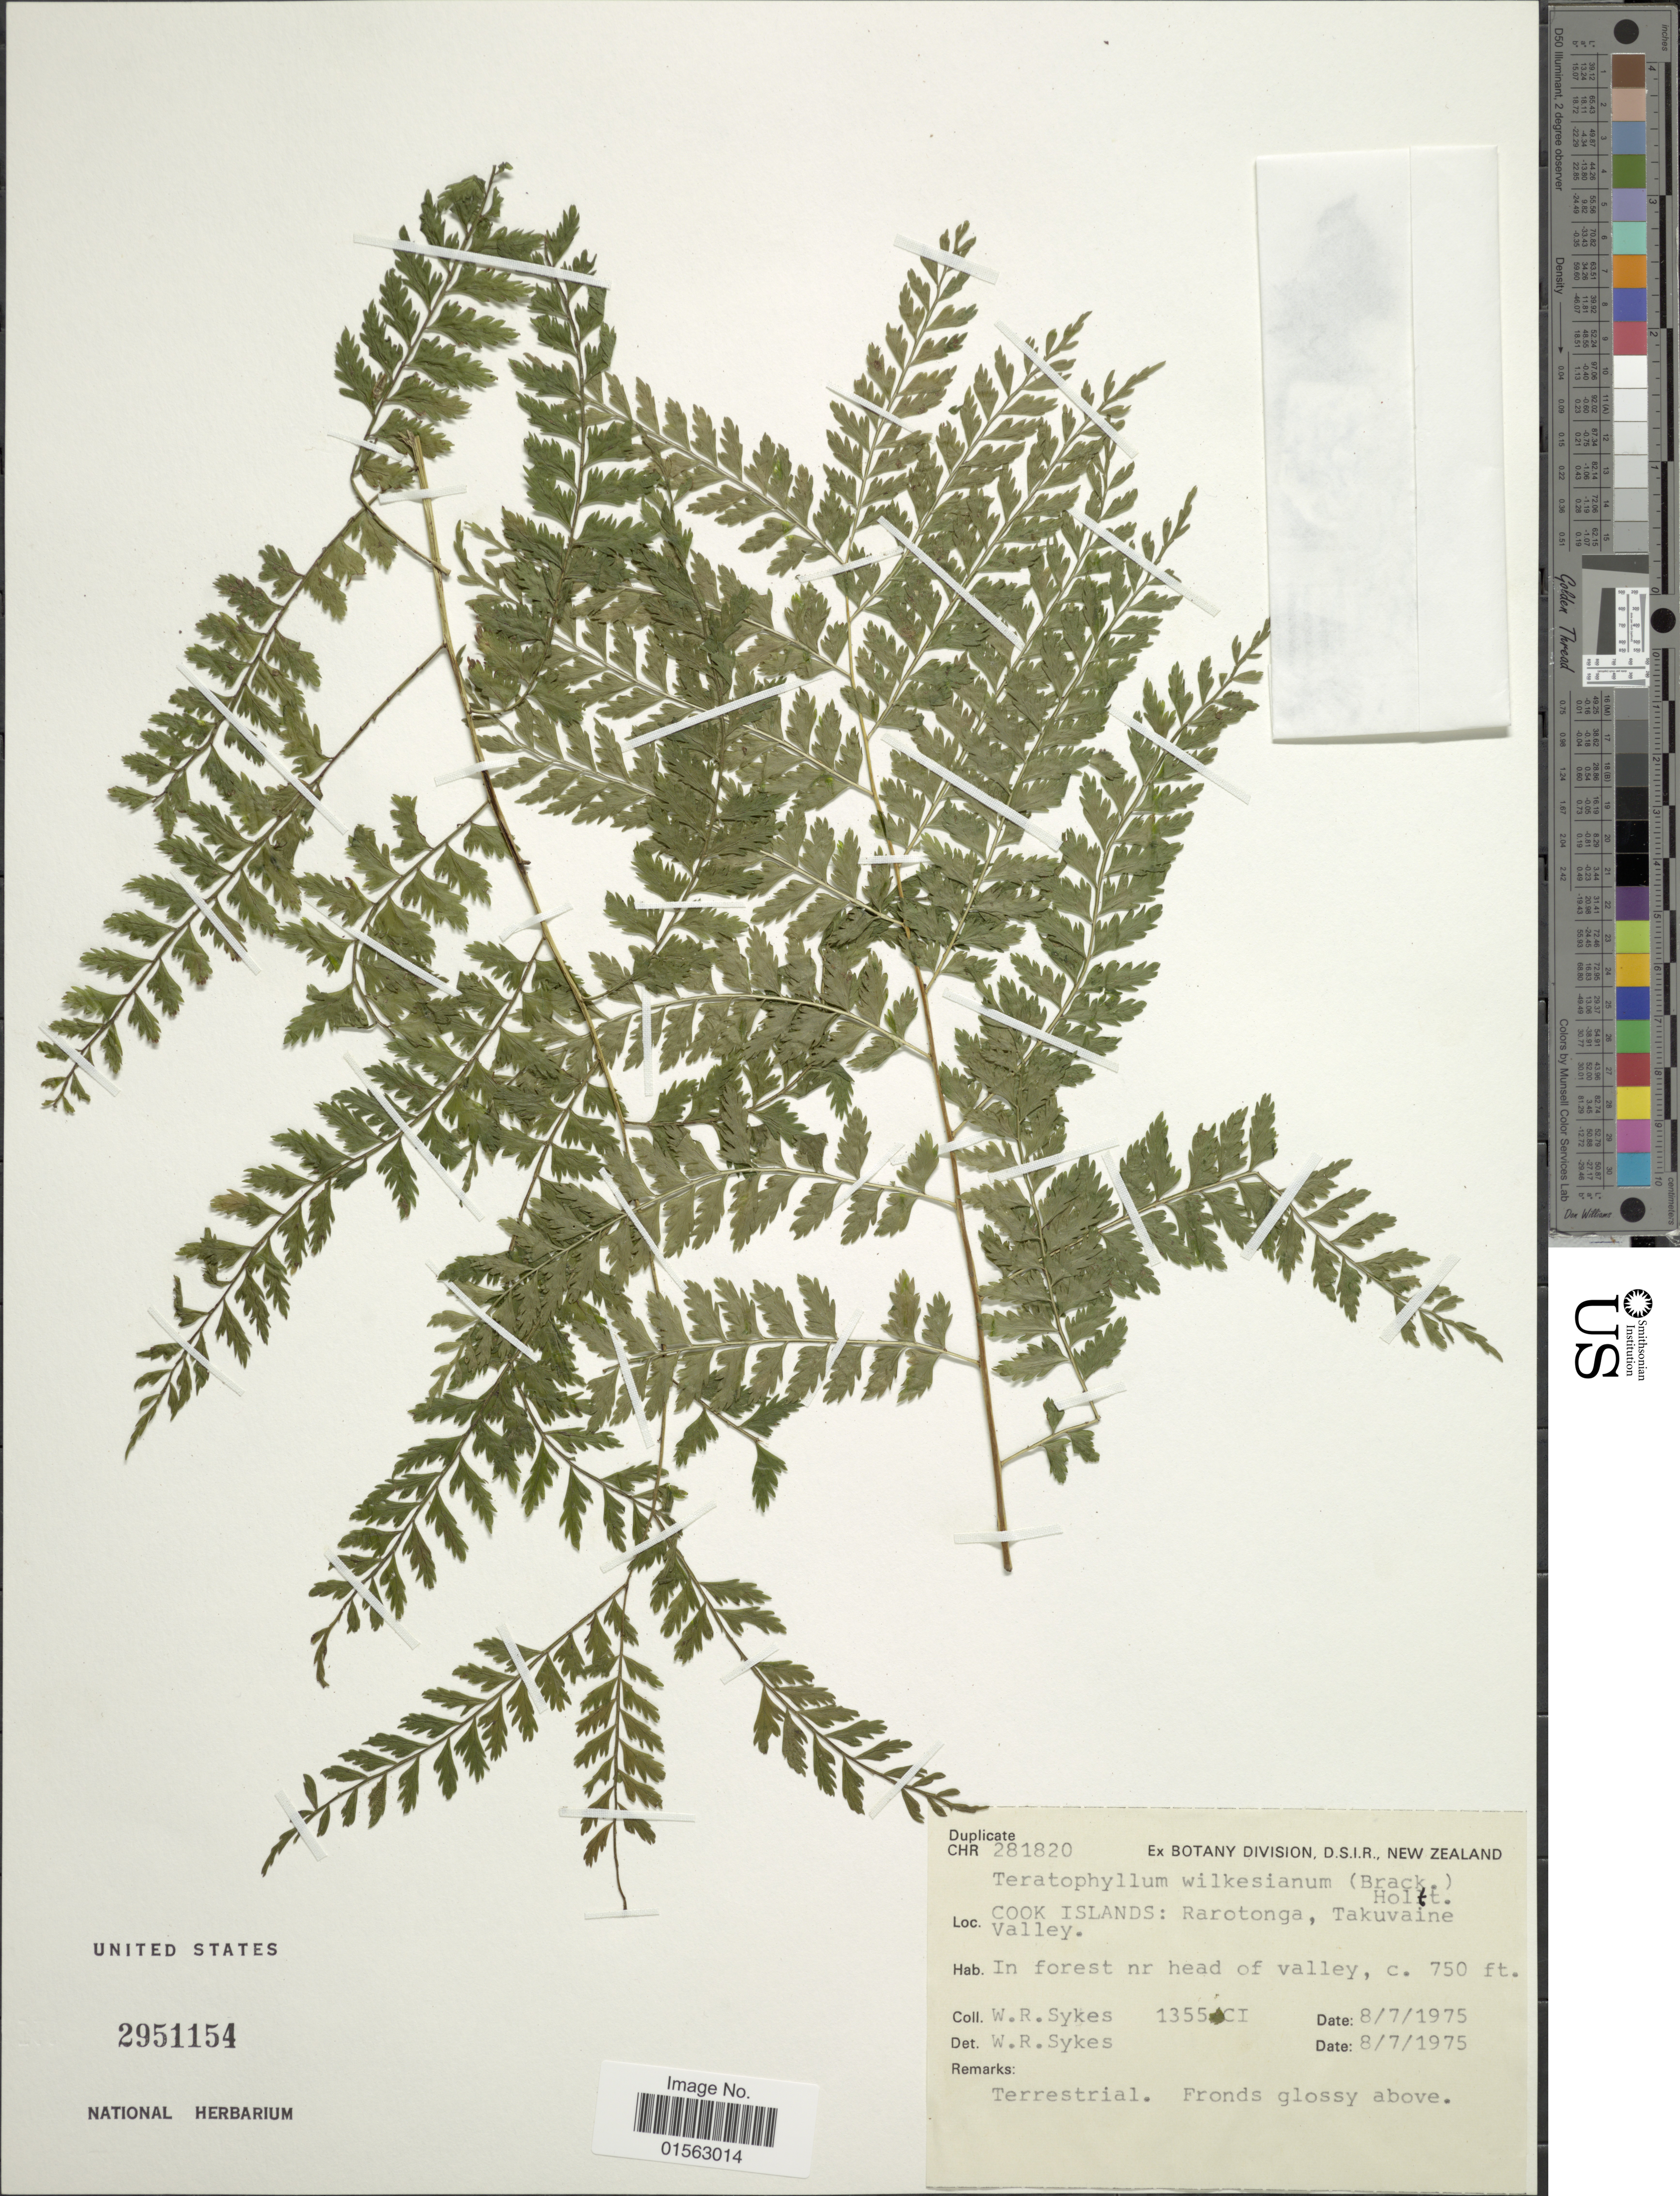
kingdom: Plantae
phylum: Tracheophyta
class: Polypodiopsida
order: Polypodiales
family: Dryopteridaceae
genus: Teratophyllum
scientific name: Teratophyllum wilkesianum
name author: (Brack.) Holttum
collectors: W. R. Sykes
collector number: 1355CI*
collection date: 1975-07-08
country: Cook Islands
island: Rarotonga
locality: Rarotonga, Takuvaine Valley, in forest nr head of valley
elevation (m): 229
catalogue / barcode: US 2951154